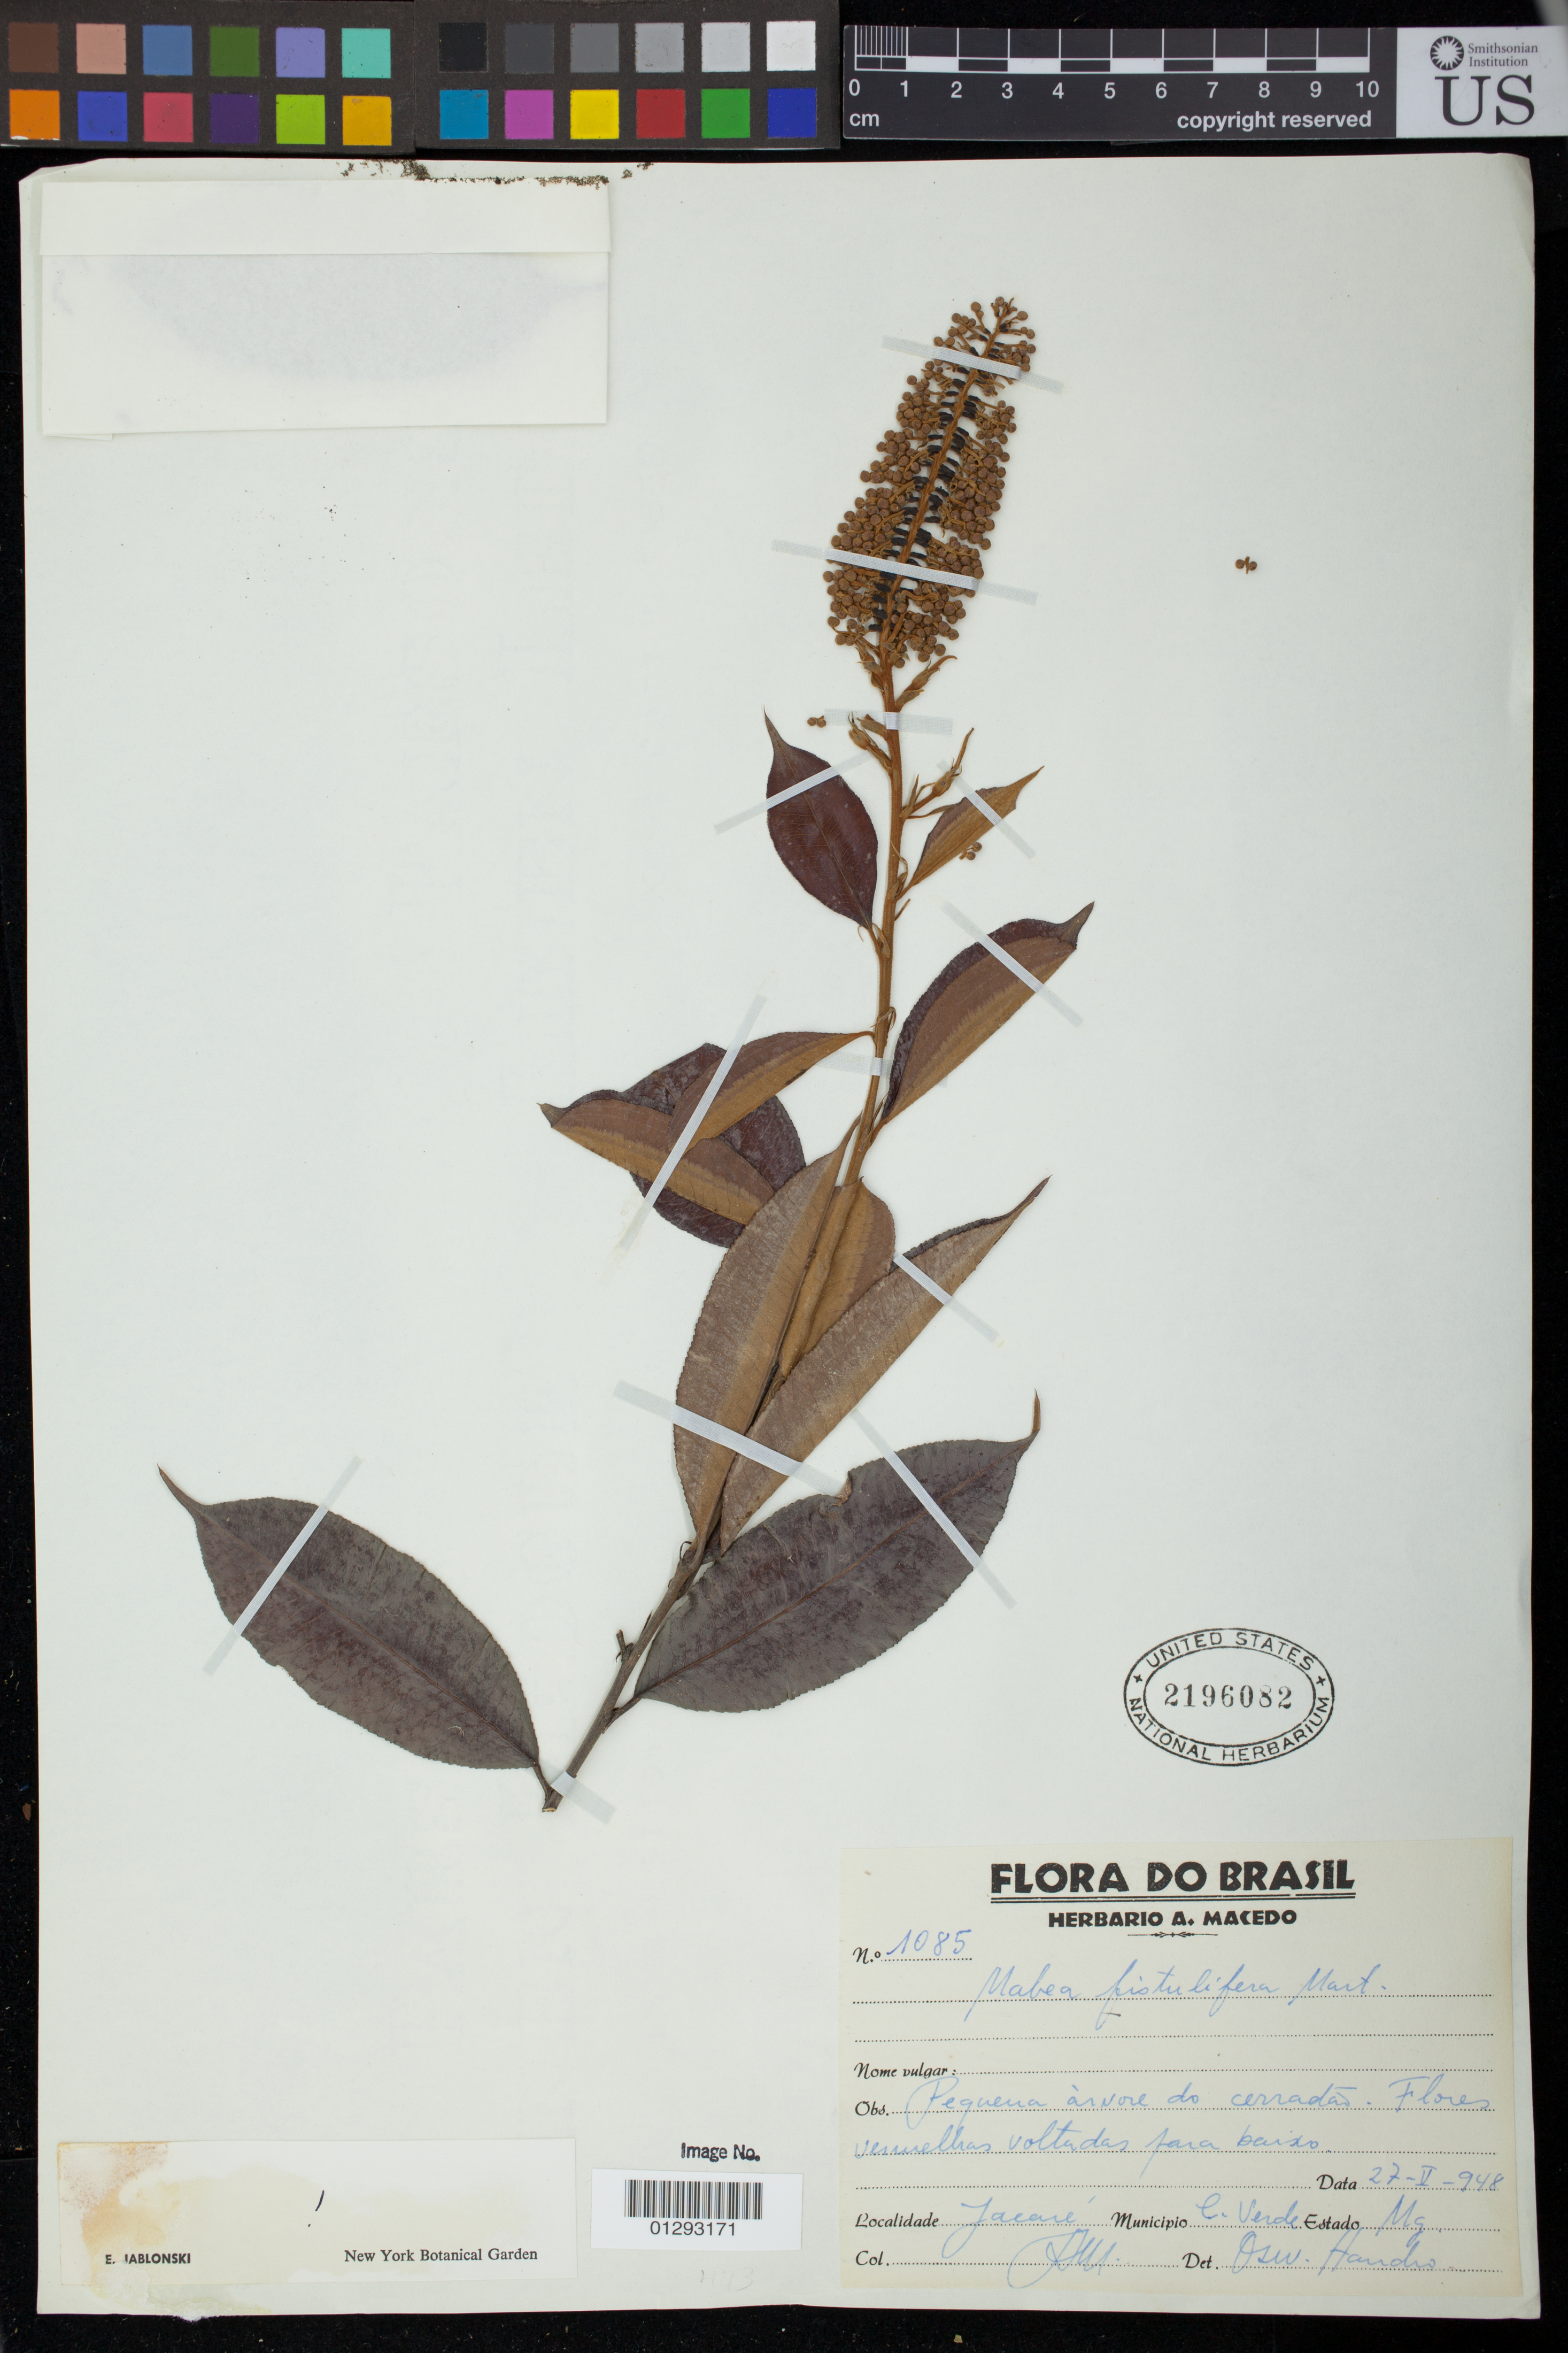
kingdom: Plantae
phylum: Tracheophyta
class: Magnoliopsida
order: Malpighiales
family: Euphorbiaceae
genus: Mabea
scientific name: Mabea fistulifera subsp. fistulifera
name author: Mart.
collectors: A. Macedo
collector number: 1085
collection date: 1948-05-27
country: Brazil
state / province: Minas Gerais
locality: C. Verde, Jacare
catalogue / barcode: US 2196082